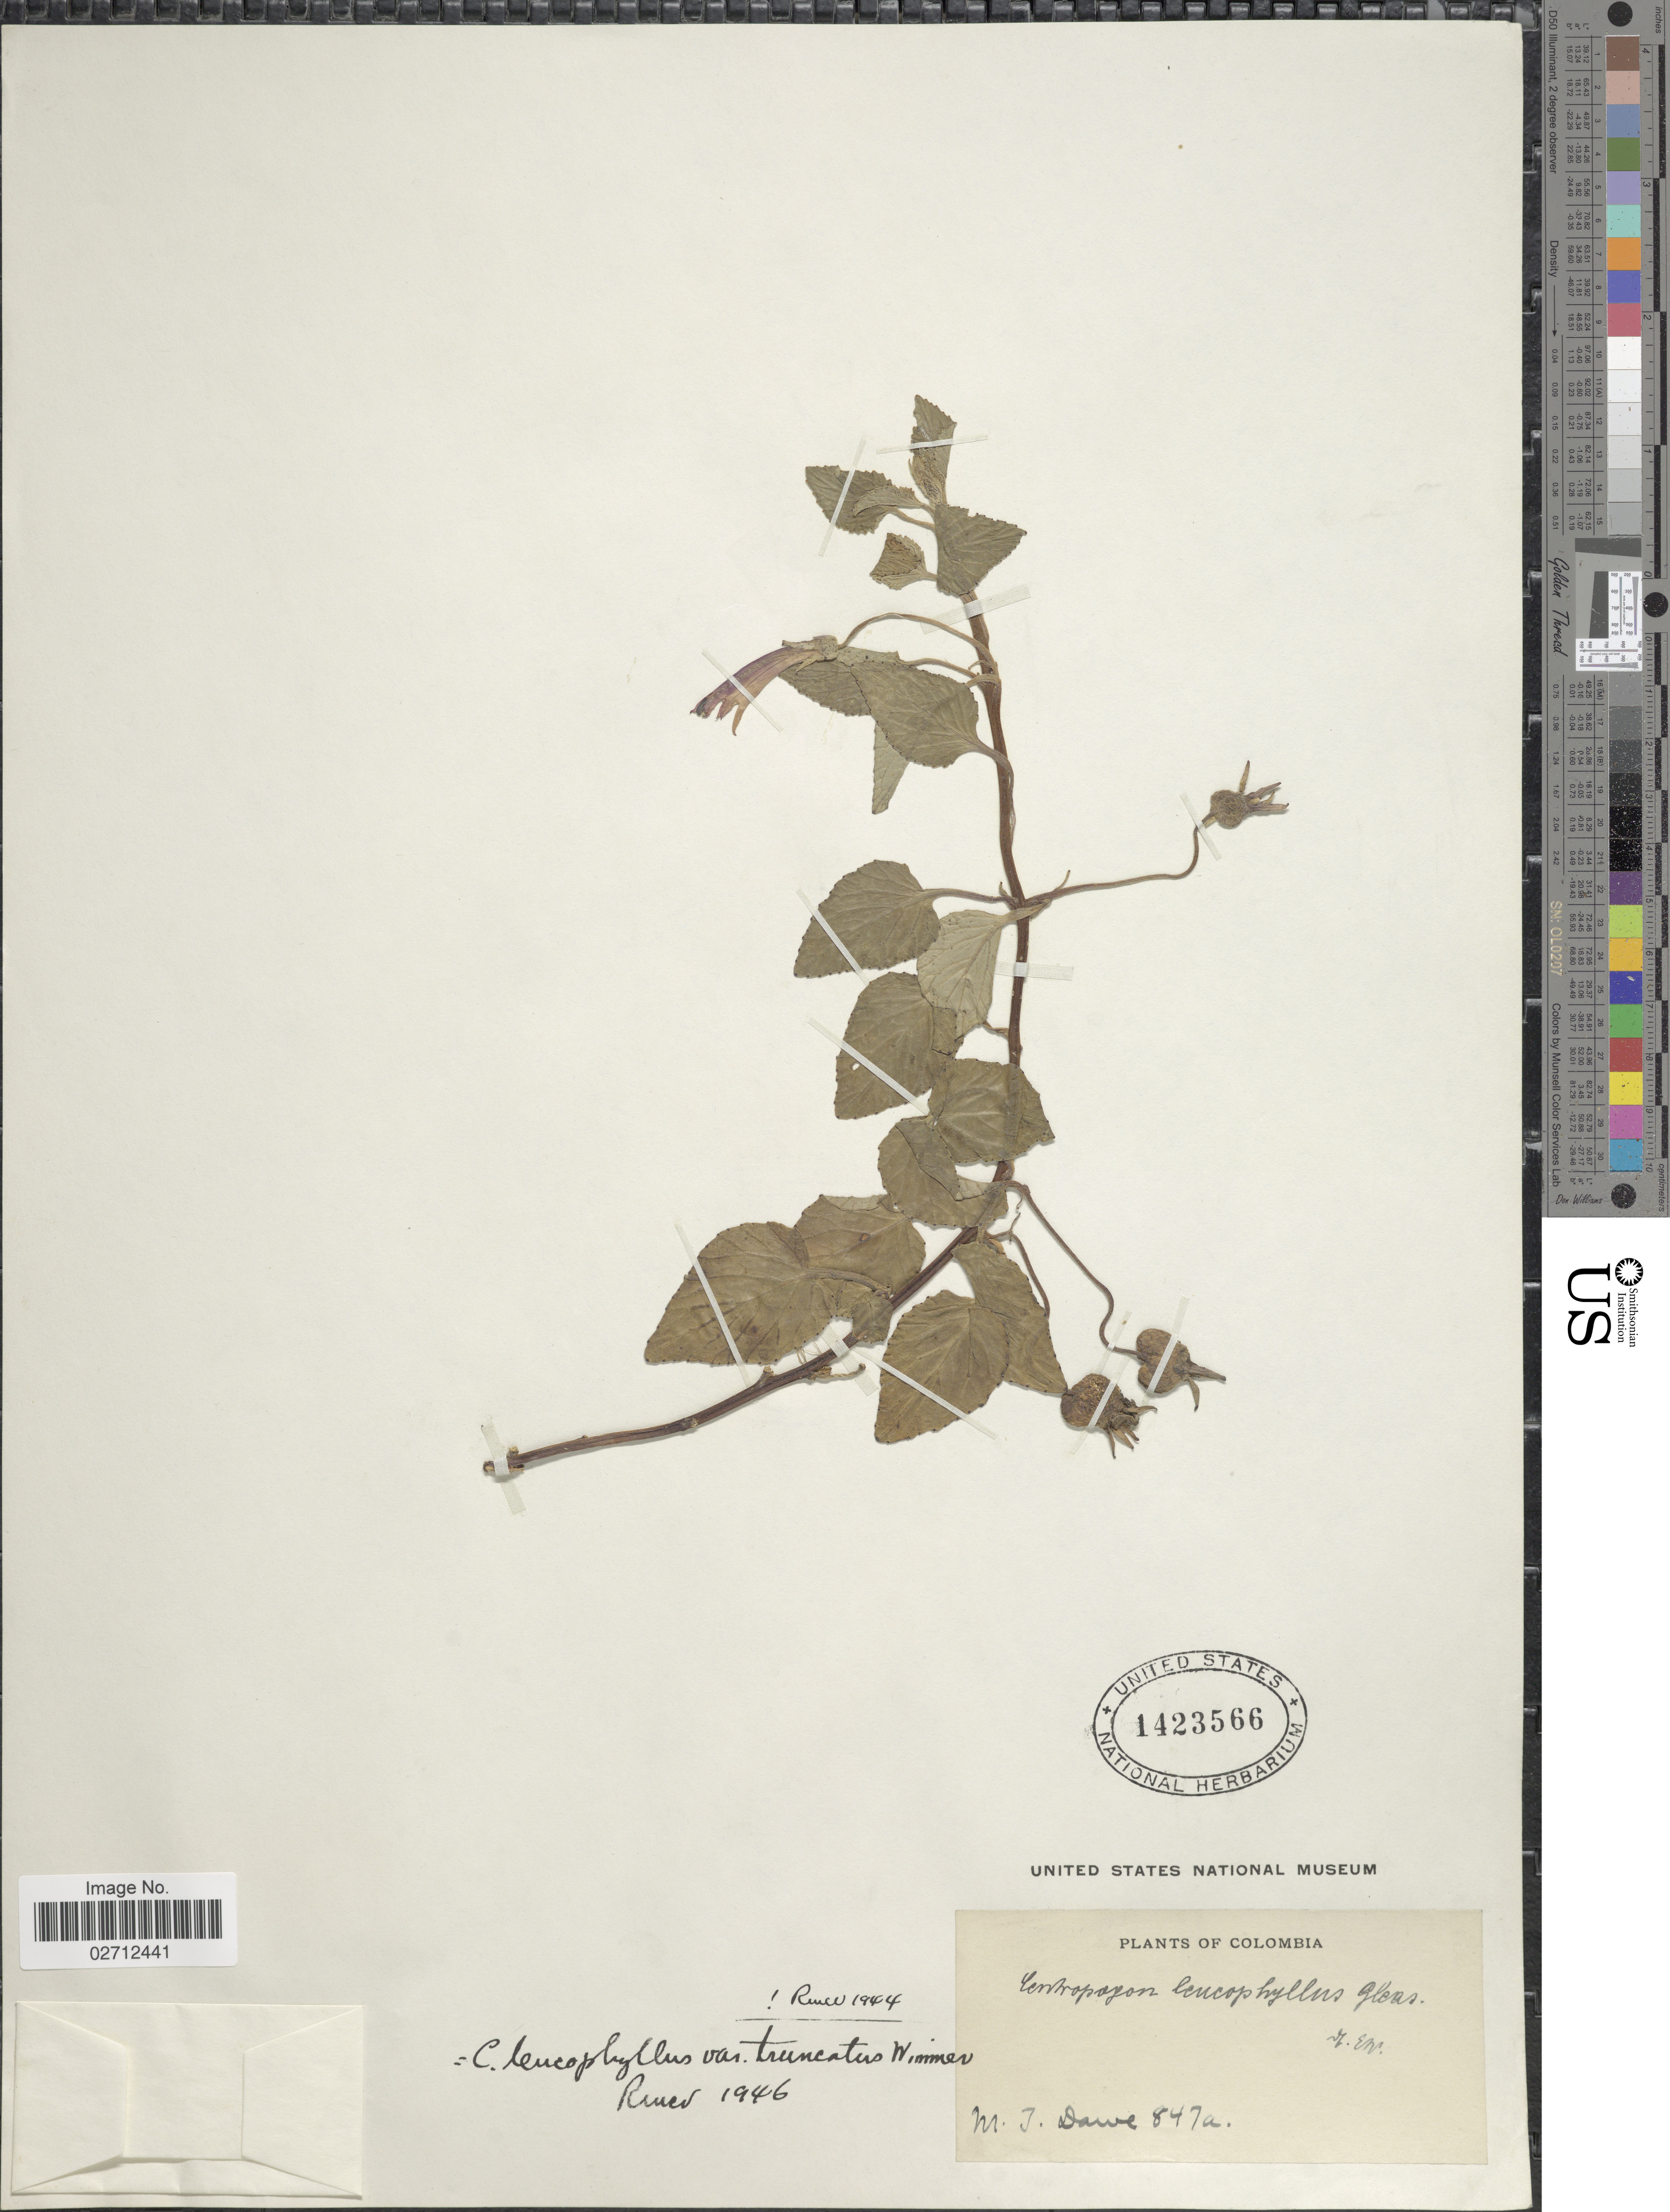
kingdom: Plantae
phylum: Tracheophyta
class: Magnoliopsida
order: Asterales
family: Campanulaceae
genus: Centropogon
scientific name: Centropogon leucophyllus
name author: Gleason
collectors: M. T. Dawe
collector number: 847a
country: Colombia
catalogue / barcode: US 1423566